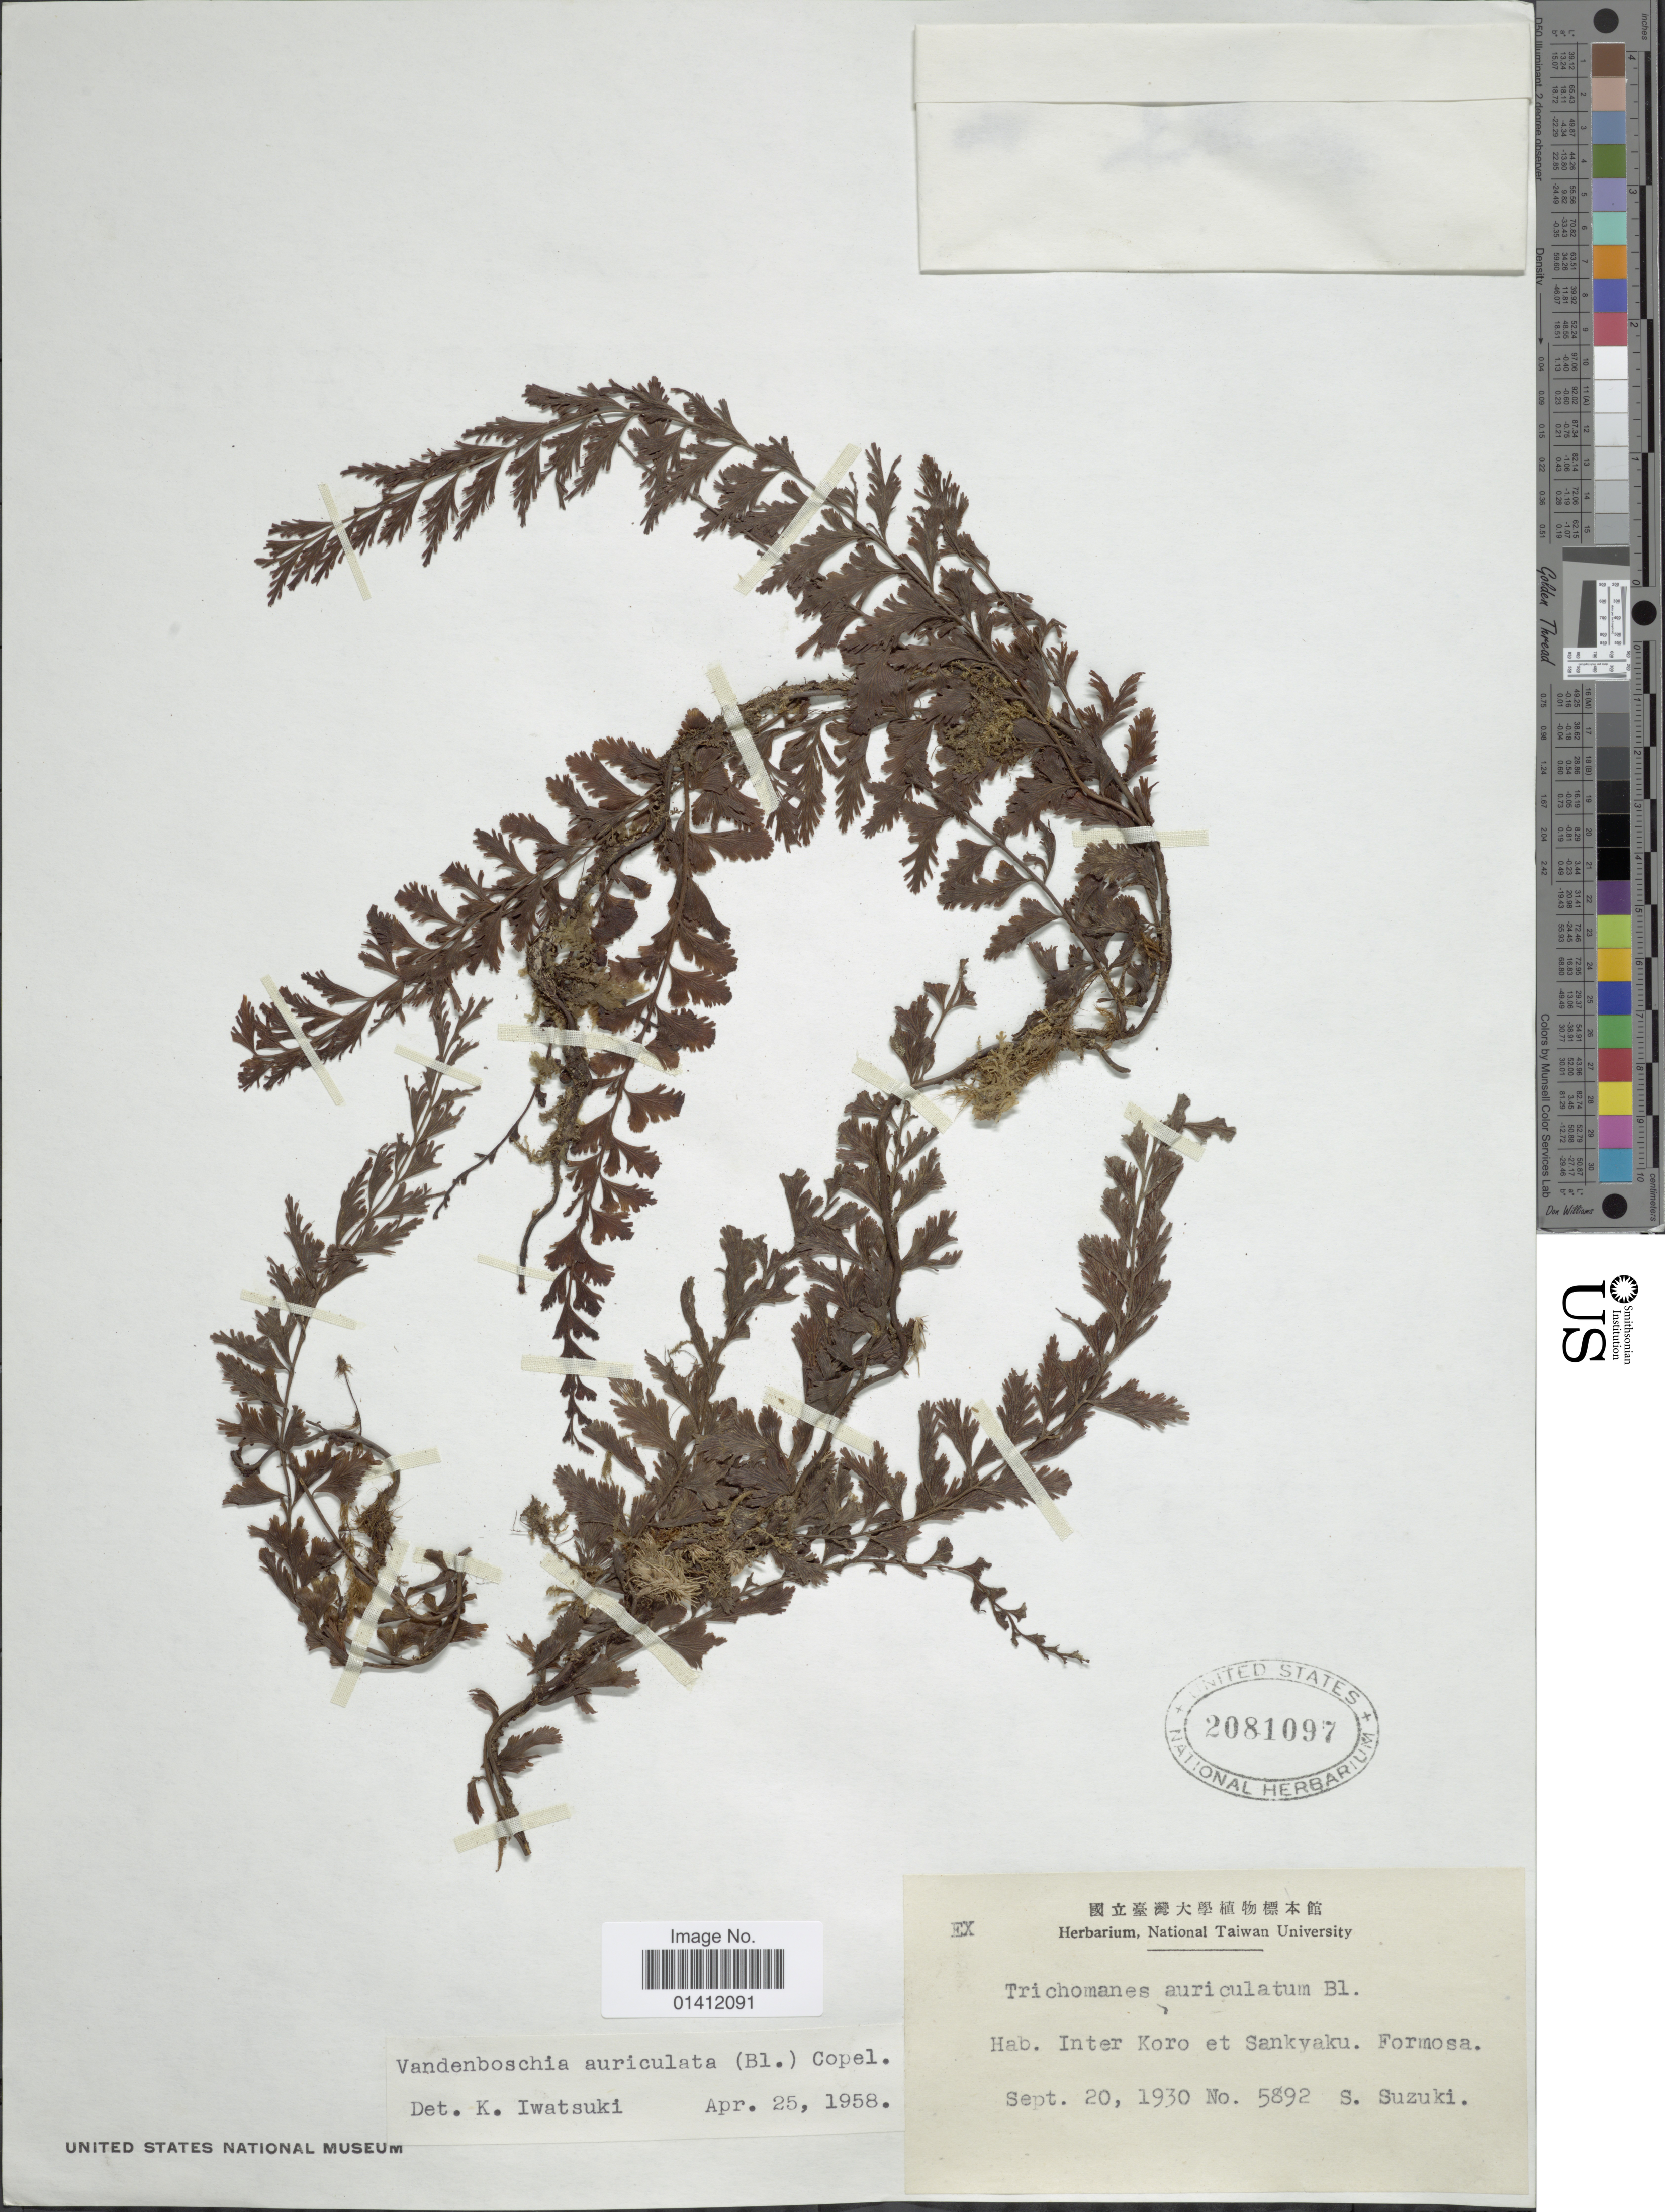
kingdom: Plantae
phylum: Tracheophyta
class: Polypodiopsida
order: Hymenophyllales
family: Hymenophyllaceae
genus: Vandenboschia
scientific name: Vandenboschia auriculata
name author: (Blume) Copel.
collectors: S. Suzuki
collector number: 5892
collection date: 1930-09-20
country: Taiwan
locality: Inter Koro et Sankyaku. Formosa.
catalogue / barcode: US 2081097